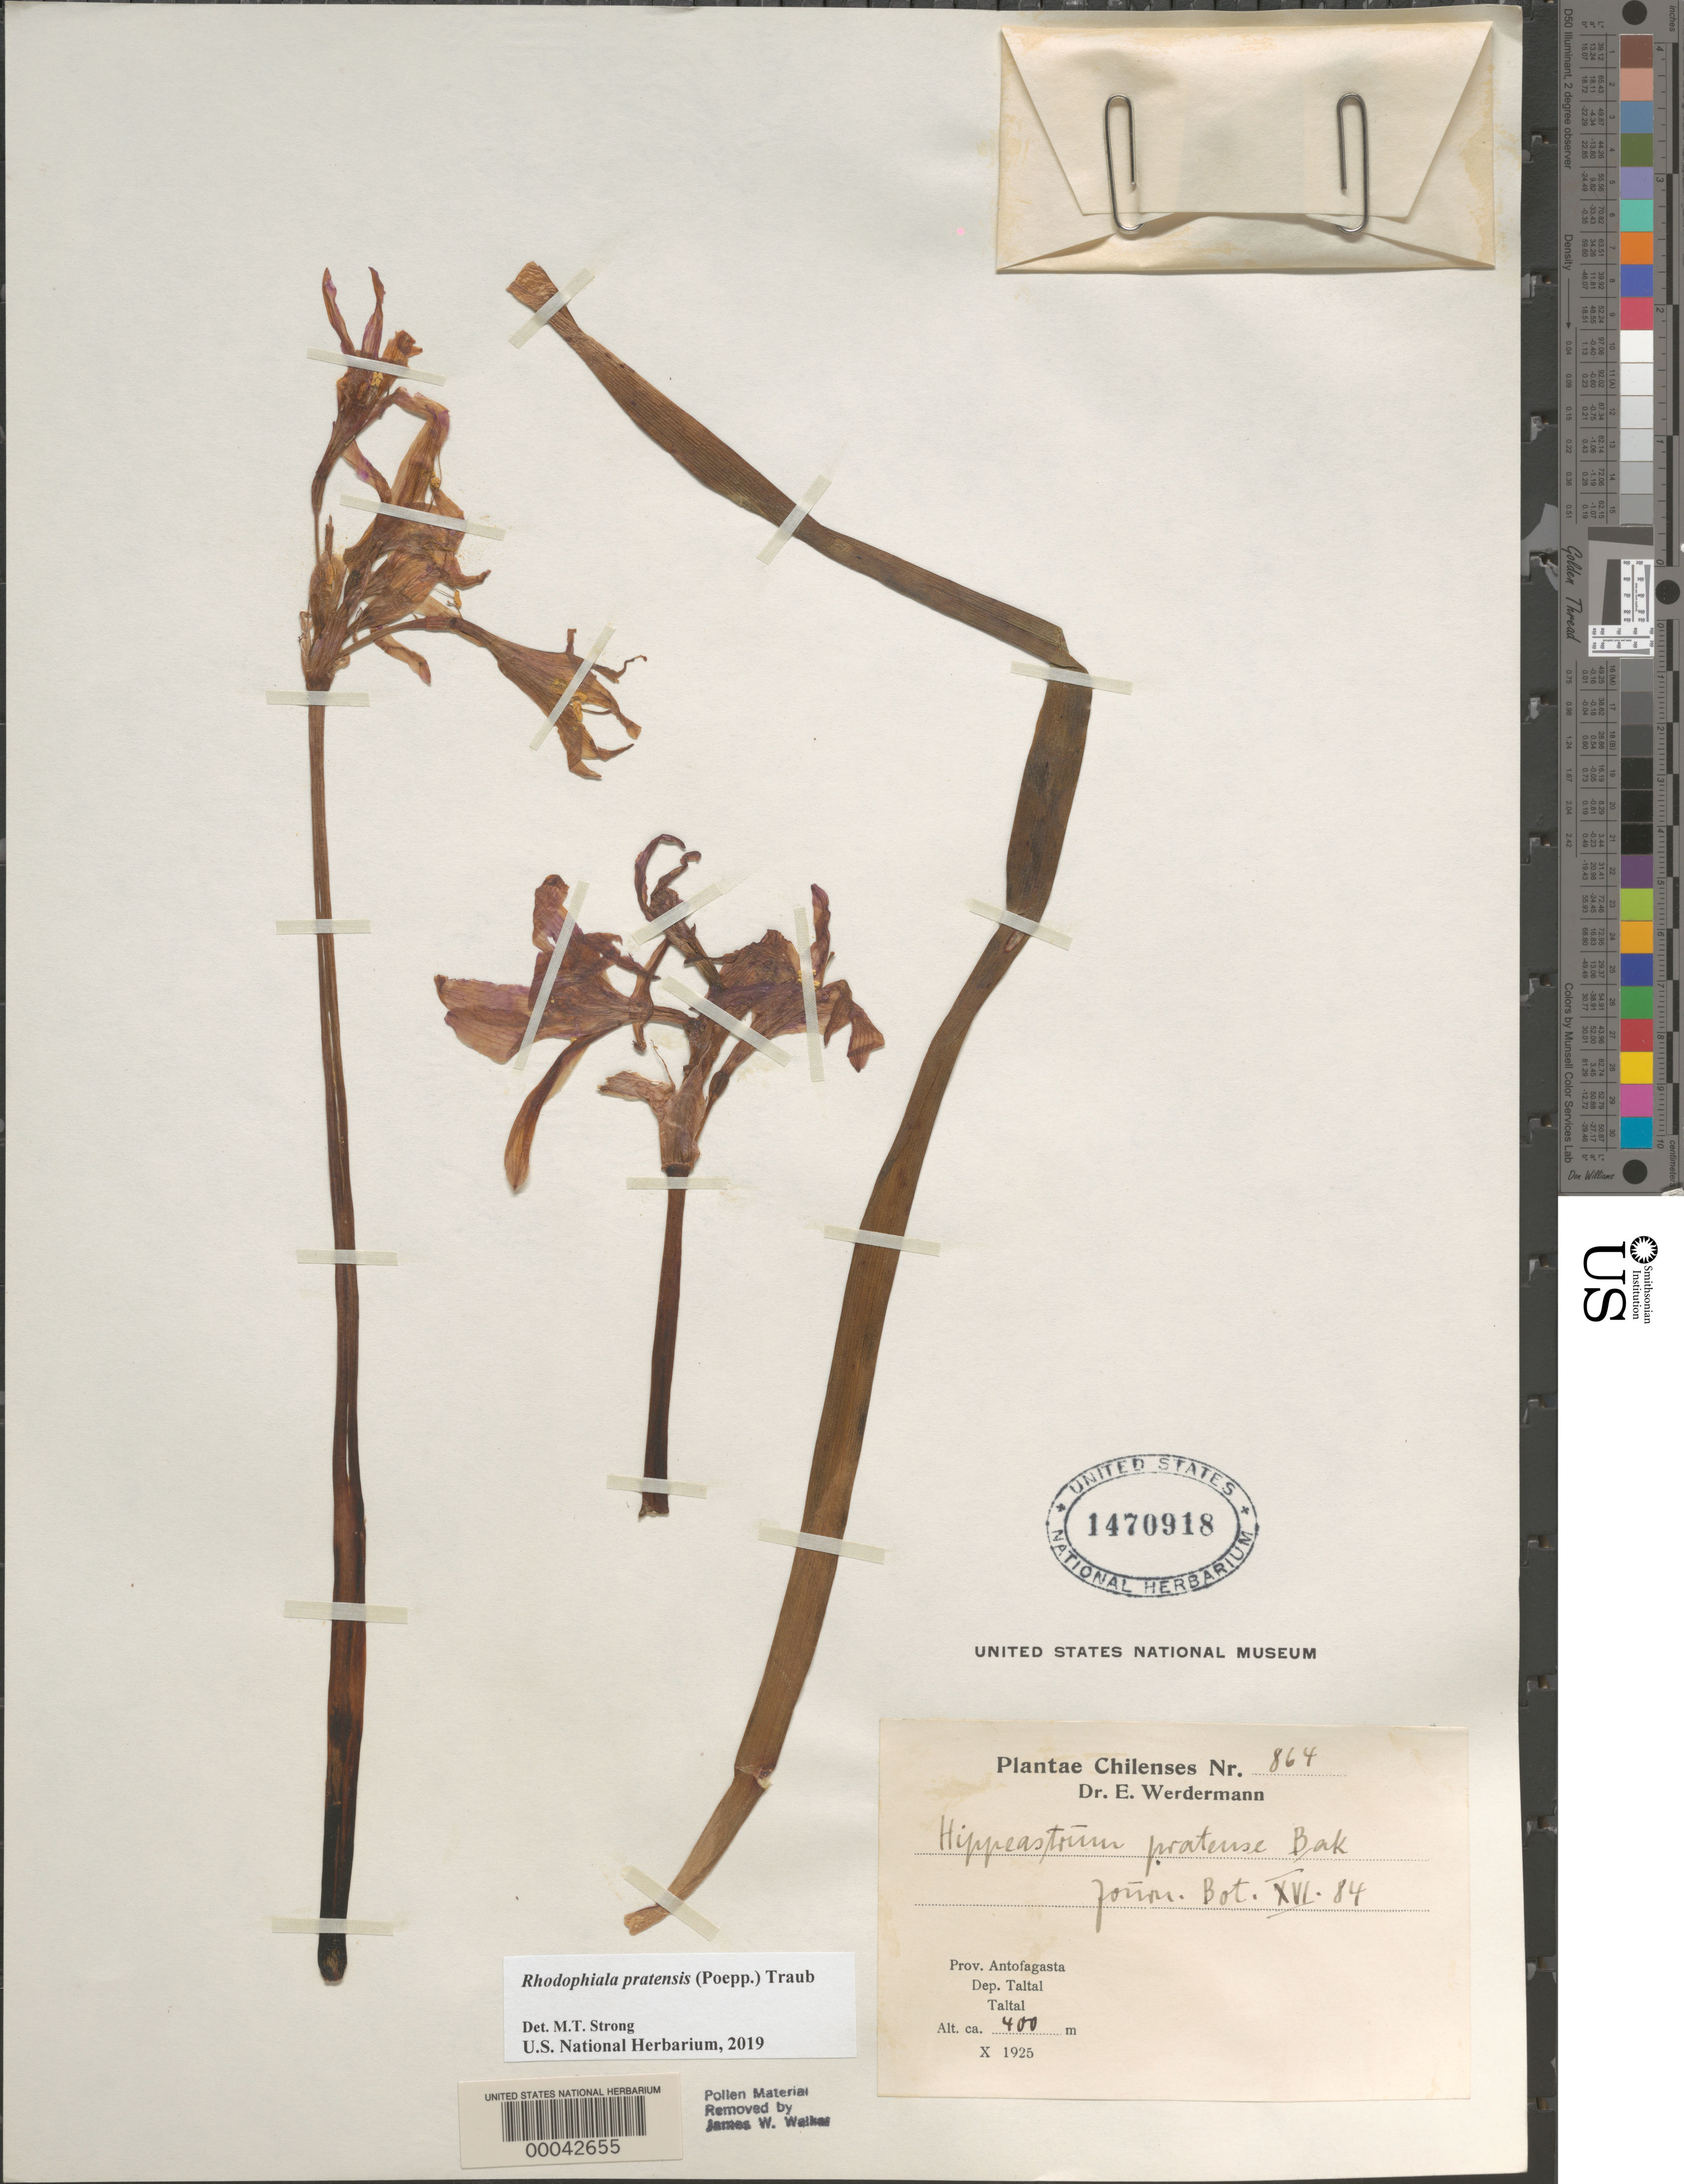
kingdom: Plantae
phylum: Tracheophyta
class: Liliopsida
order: Asparagales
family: Amaryllidaceae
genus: Rhodophiala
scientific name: Rhodophiala pratensis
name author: (Poepp.) Traub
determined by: Strong, Mark T., (BOT), Smithsonian Institution - National Museum of Natural History (UNITED STATES)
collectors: E. Werdermann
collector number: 864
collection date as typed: Oct 1925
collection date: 1925-10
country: Chile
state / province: Antofagasta (II)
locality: Taltal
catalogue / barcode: US 1470918